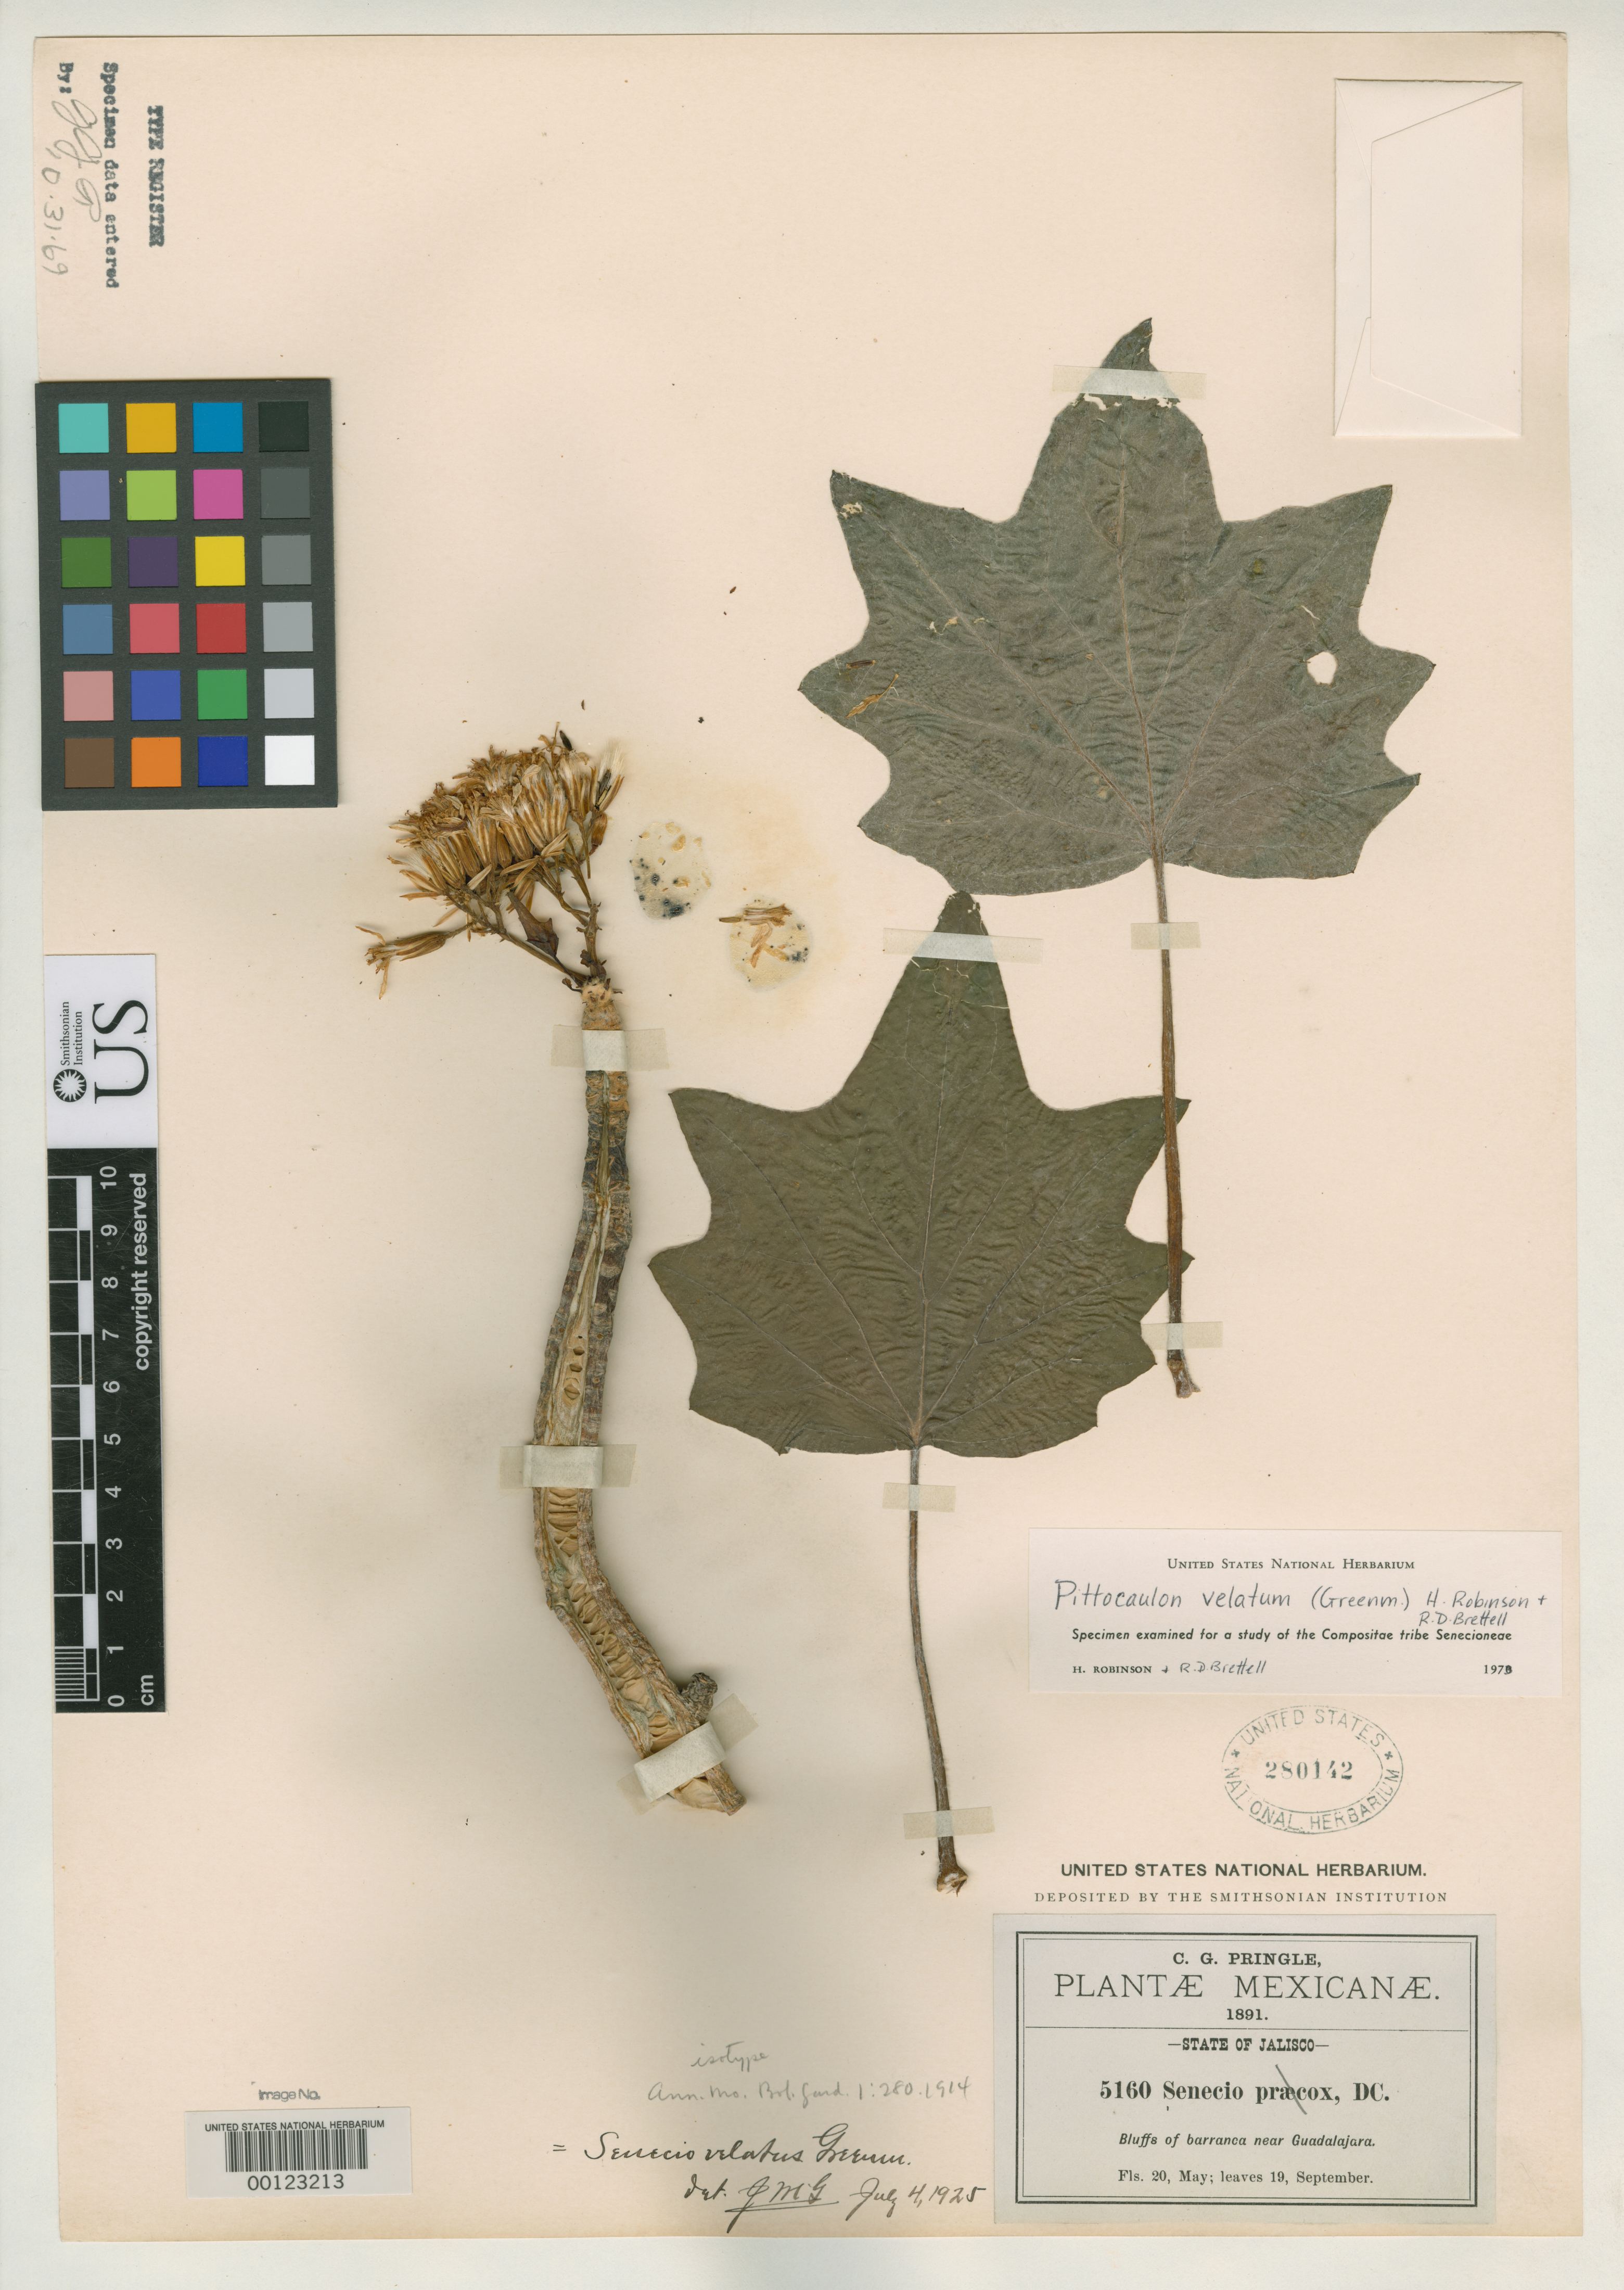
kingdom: Plantae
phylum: Tracheophyta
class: Magnoliopsida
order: Asterales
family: Asteraceae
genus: Senecio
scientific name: Senecio velatus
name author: Greenm.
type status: Isotype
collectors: C. G. Pringle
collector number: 5160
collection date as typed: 20 May 1891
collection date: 1891-05-20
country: Mexico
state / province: Jalisco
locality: Guadalajara.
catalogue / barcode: US 280142